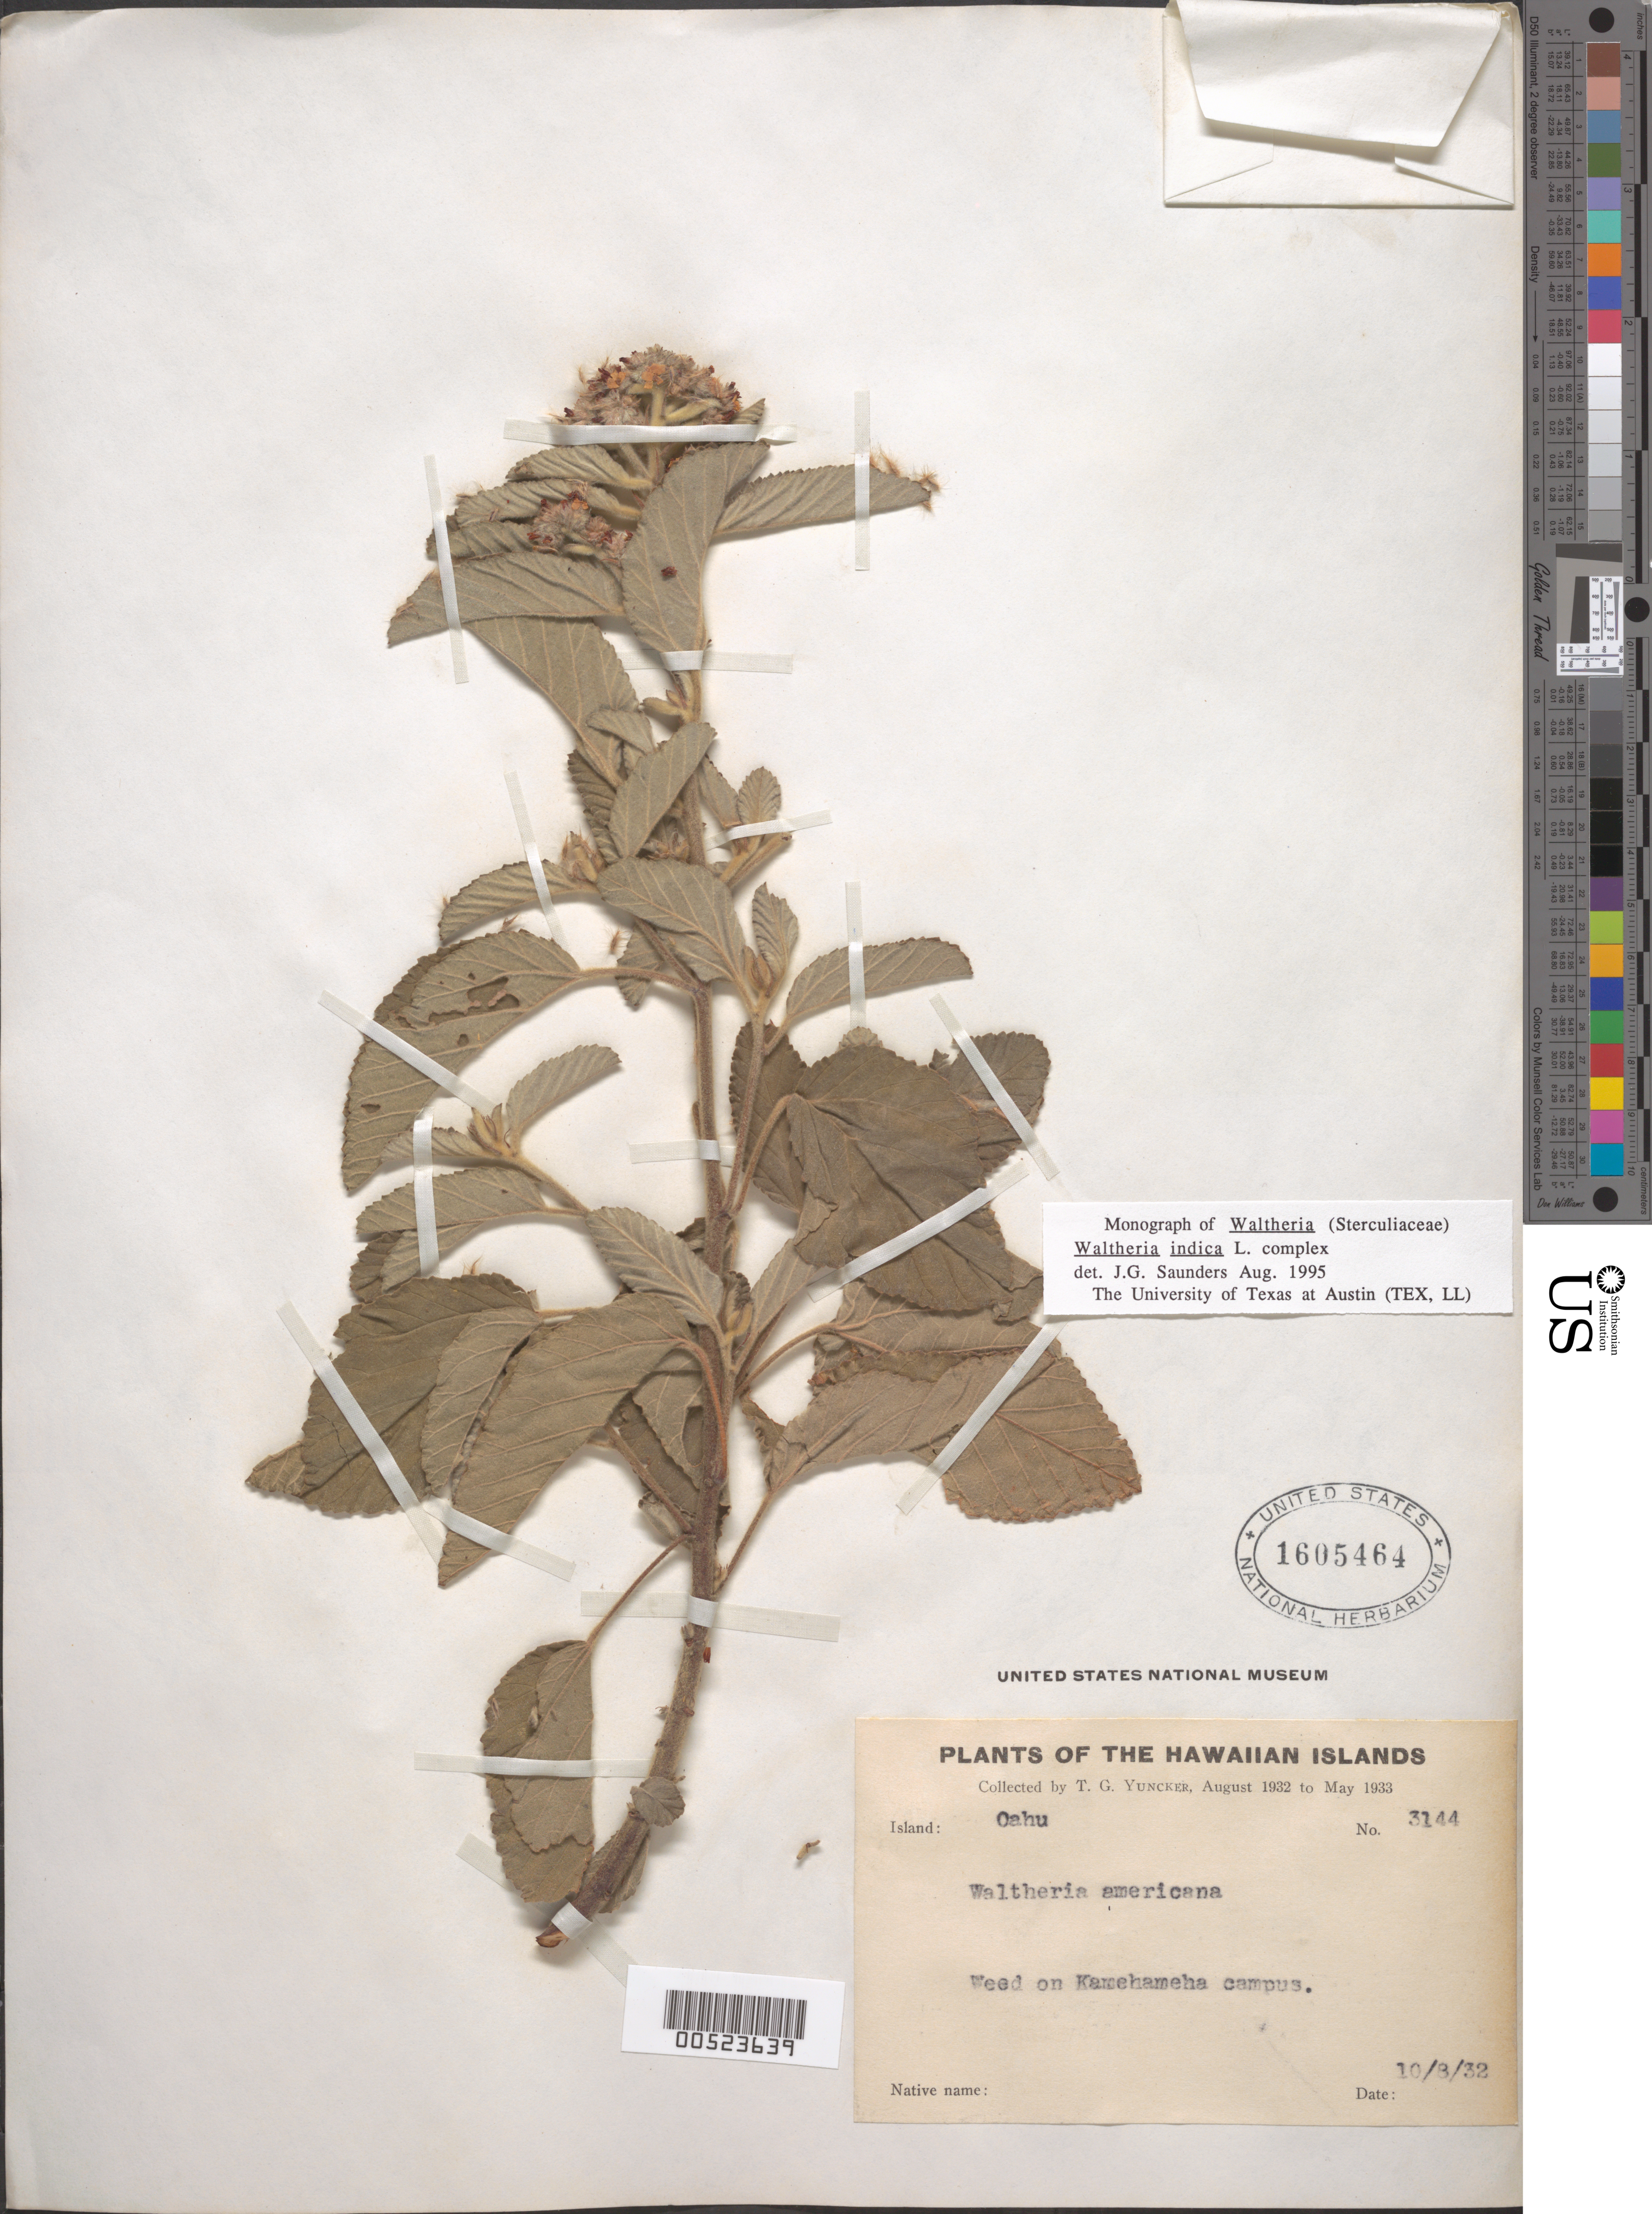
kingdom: Plantae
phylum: Tracheophyta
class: Magnoliopsida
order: Malvales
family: Malvaceae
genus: Waltheria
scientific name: Waltheria indica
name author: L.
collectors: T. G. Yuncker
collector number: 3144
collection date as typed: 10 Aug 1932 or 8 Oct 1932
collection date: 1932-08-10 or 1932-10-08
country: United States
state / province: Hawaii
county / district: Honolulu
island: Oahu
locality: Kamehameha campus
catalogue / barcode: US 1605464